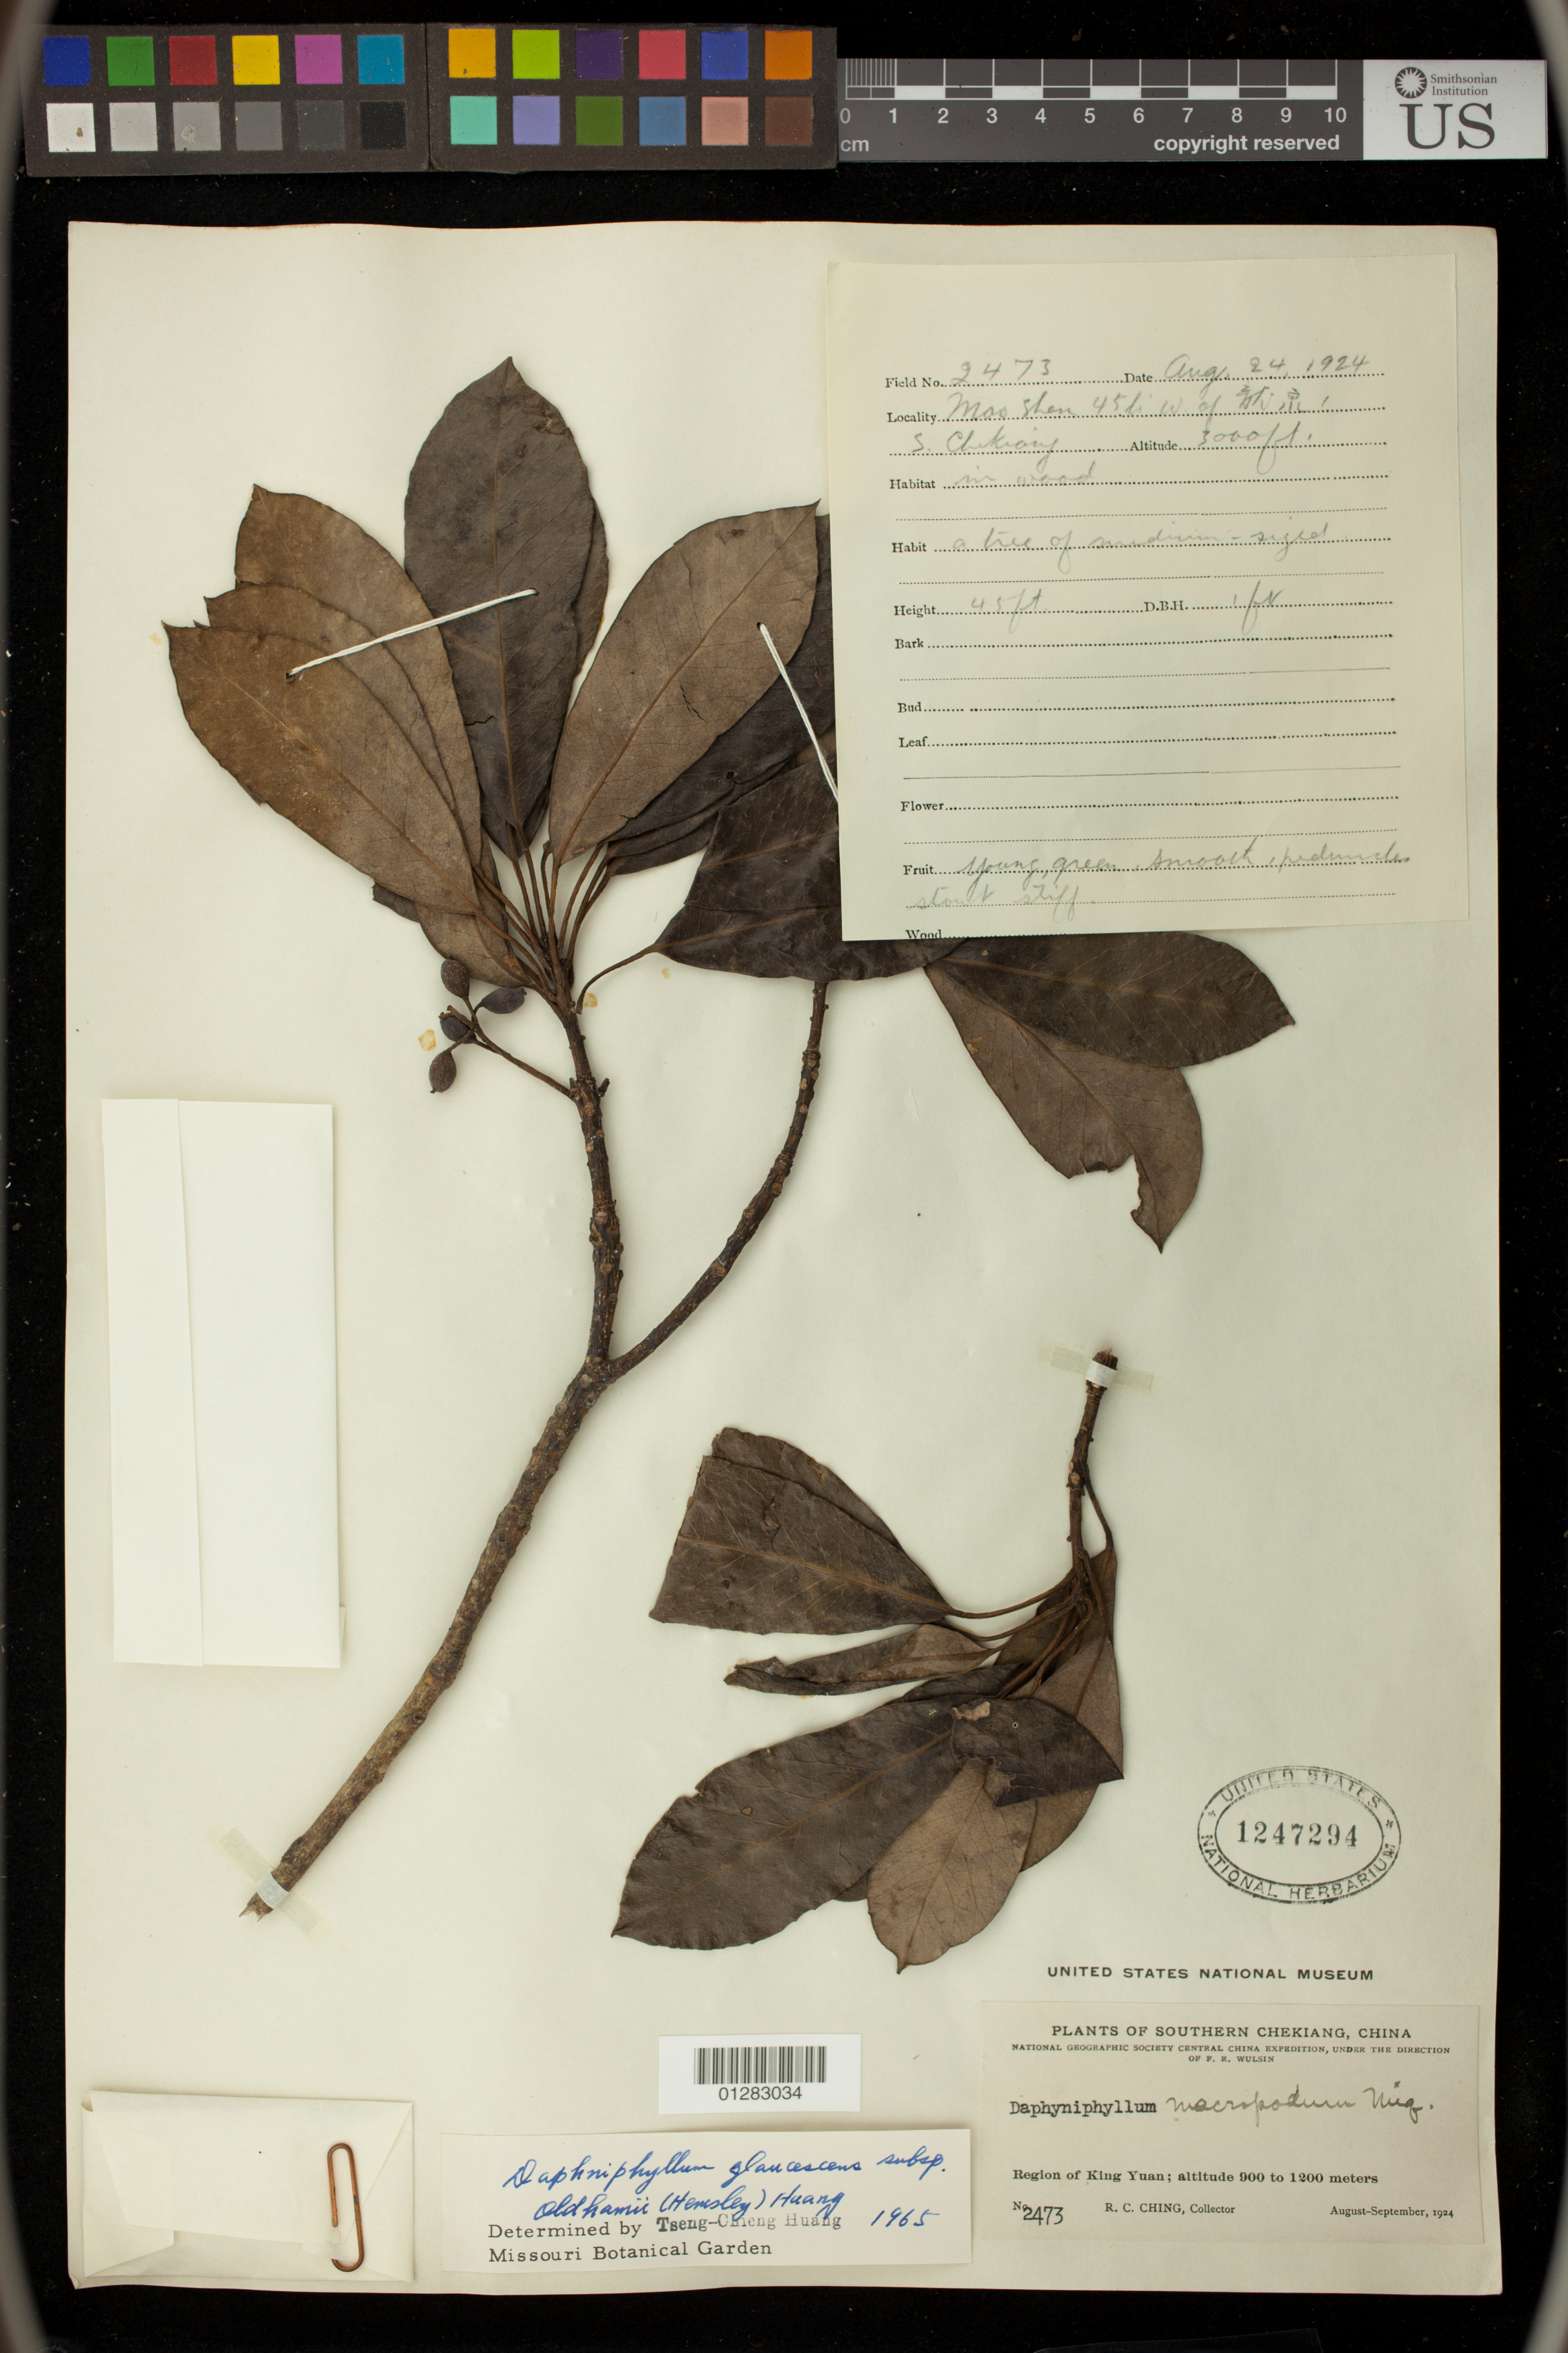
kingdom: Plantae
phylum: Tracheophyta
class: Magnoliopsida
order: Saxifragales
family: Daphniphyllaceae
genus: Daphniphyllum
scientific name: Daphniphyllum glaucescens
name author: Blume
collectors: R. C. Ching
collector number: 2473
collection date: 1924-08/1924-09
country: China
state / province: Zhejiang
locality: Region of King Yuan, Chekiang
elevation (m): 274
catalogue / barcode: US 1247294